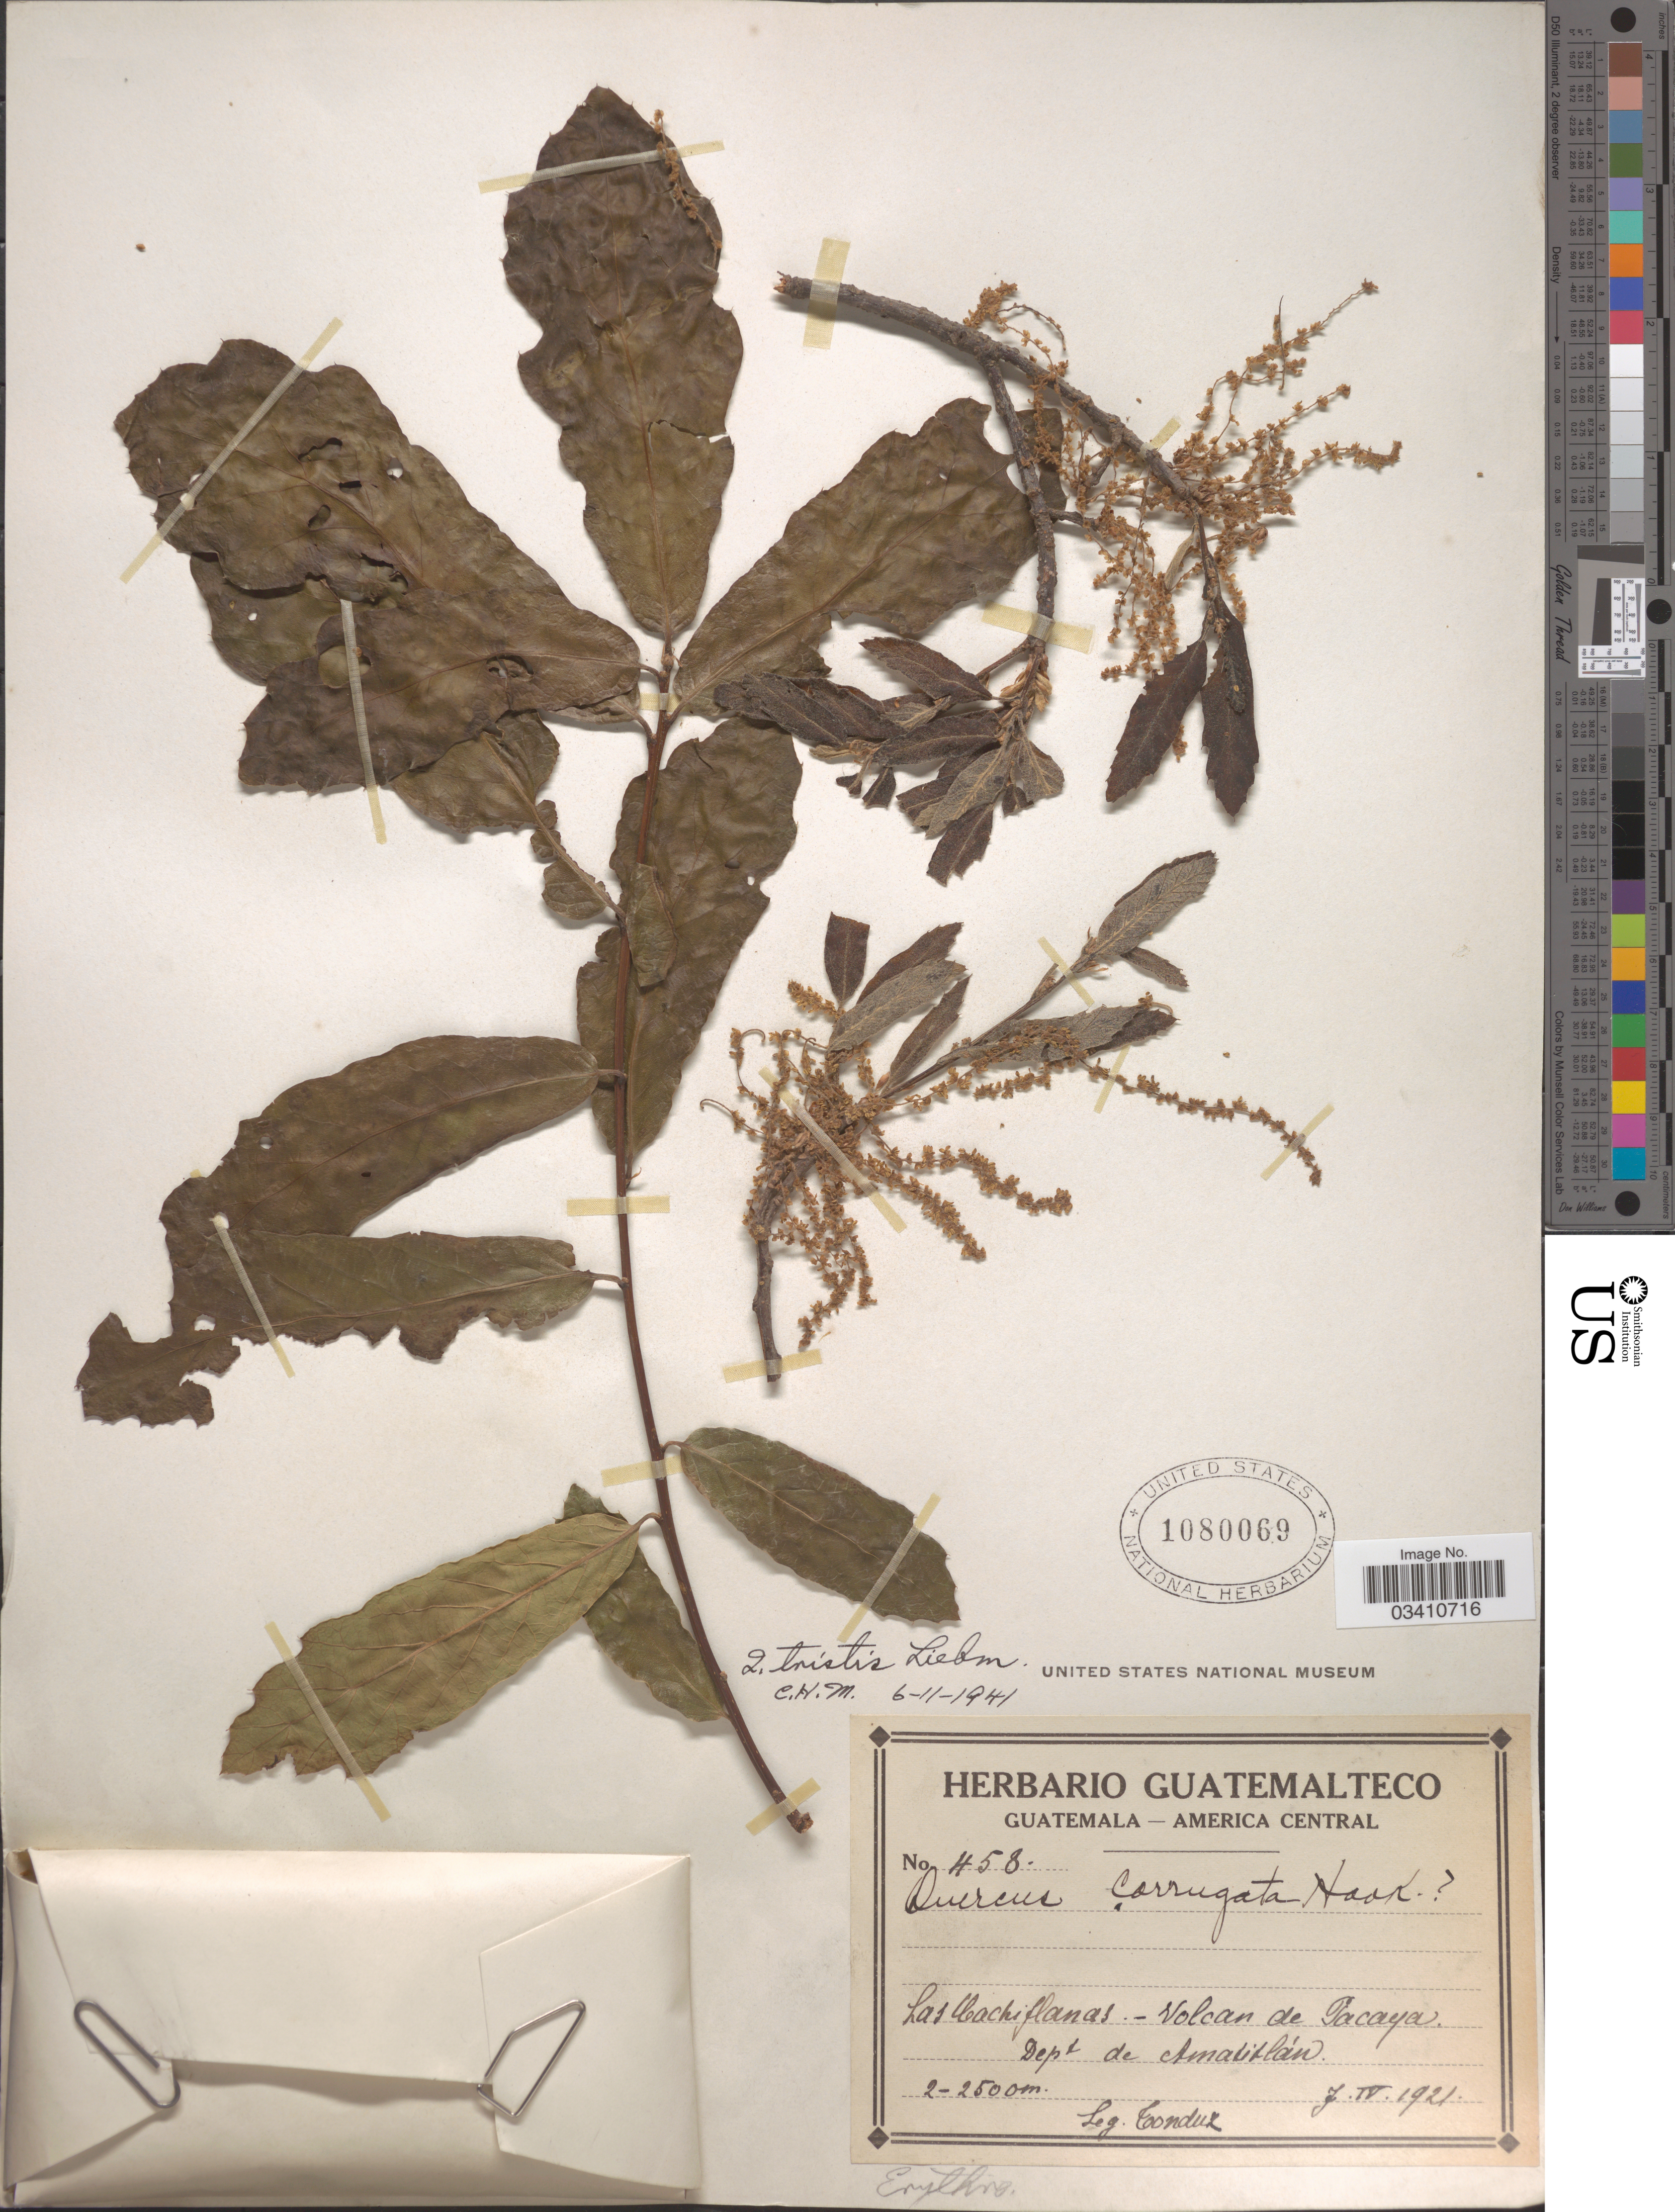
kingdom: Plantae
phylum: Tracheophyta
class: Magnoliopsida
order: Fagales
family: Fagaceae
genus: Quercus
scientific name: Quercus tristis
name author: Liebm.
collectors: Tonduz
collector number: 458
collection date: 1921-04-07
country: Guatemala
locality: Las Cachiflanas. - Volcan de Pacaya. Dept de Amatitlán.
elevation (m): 2000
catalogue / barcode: US 1080069